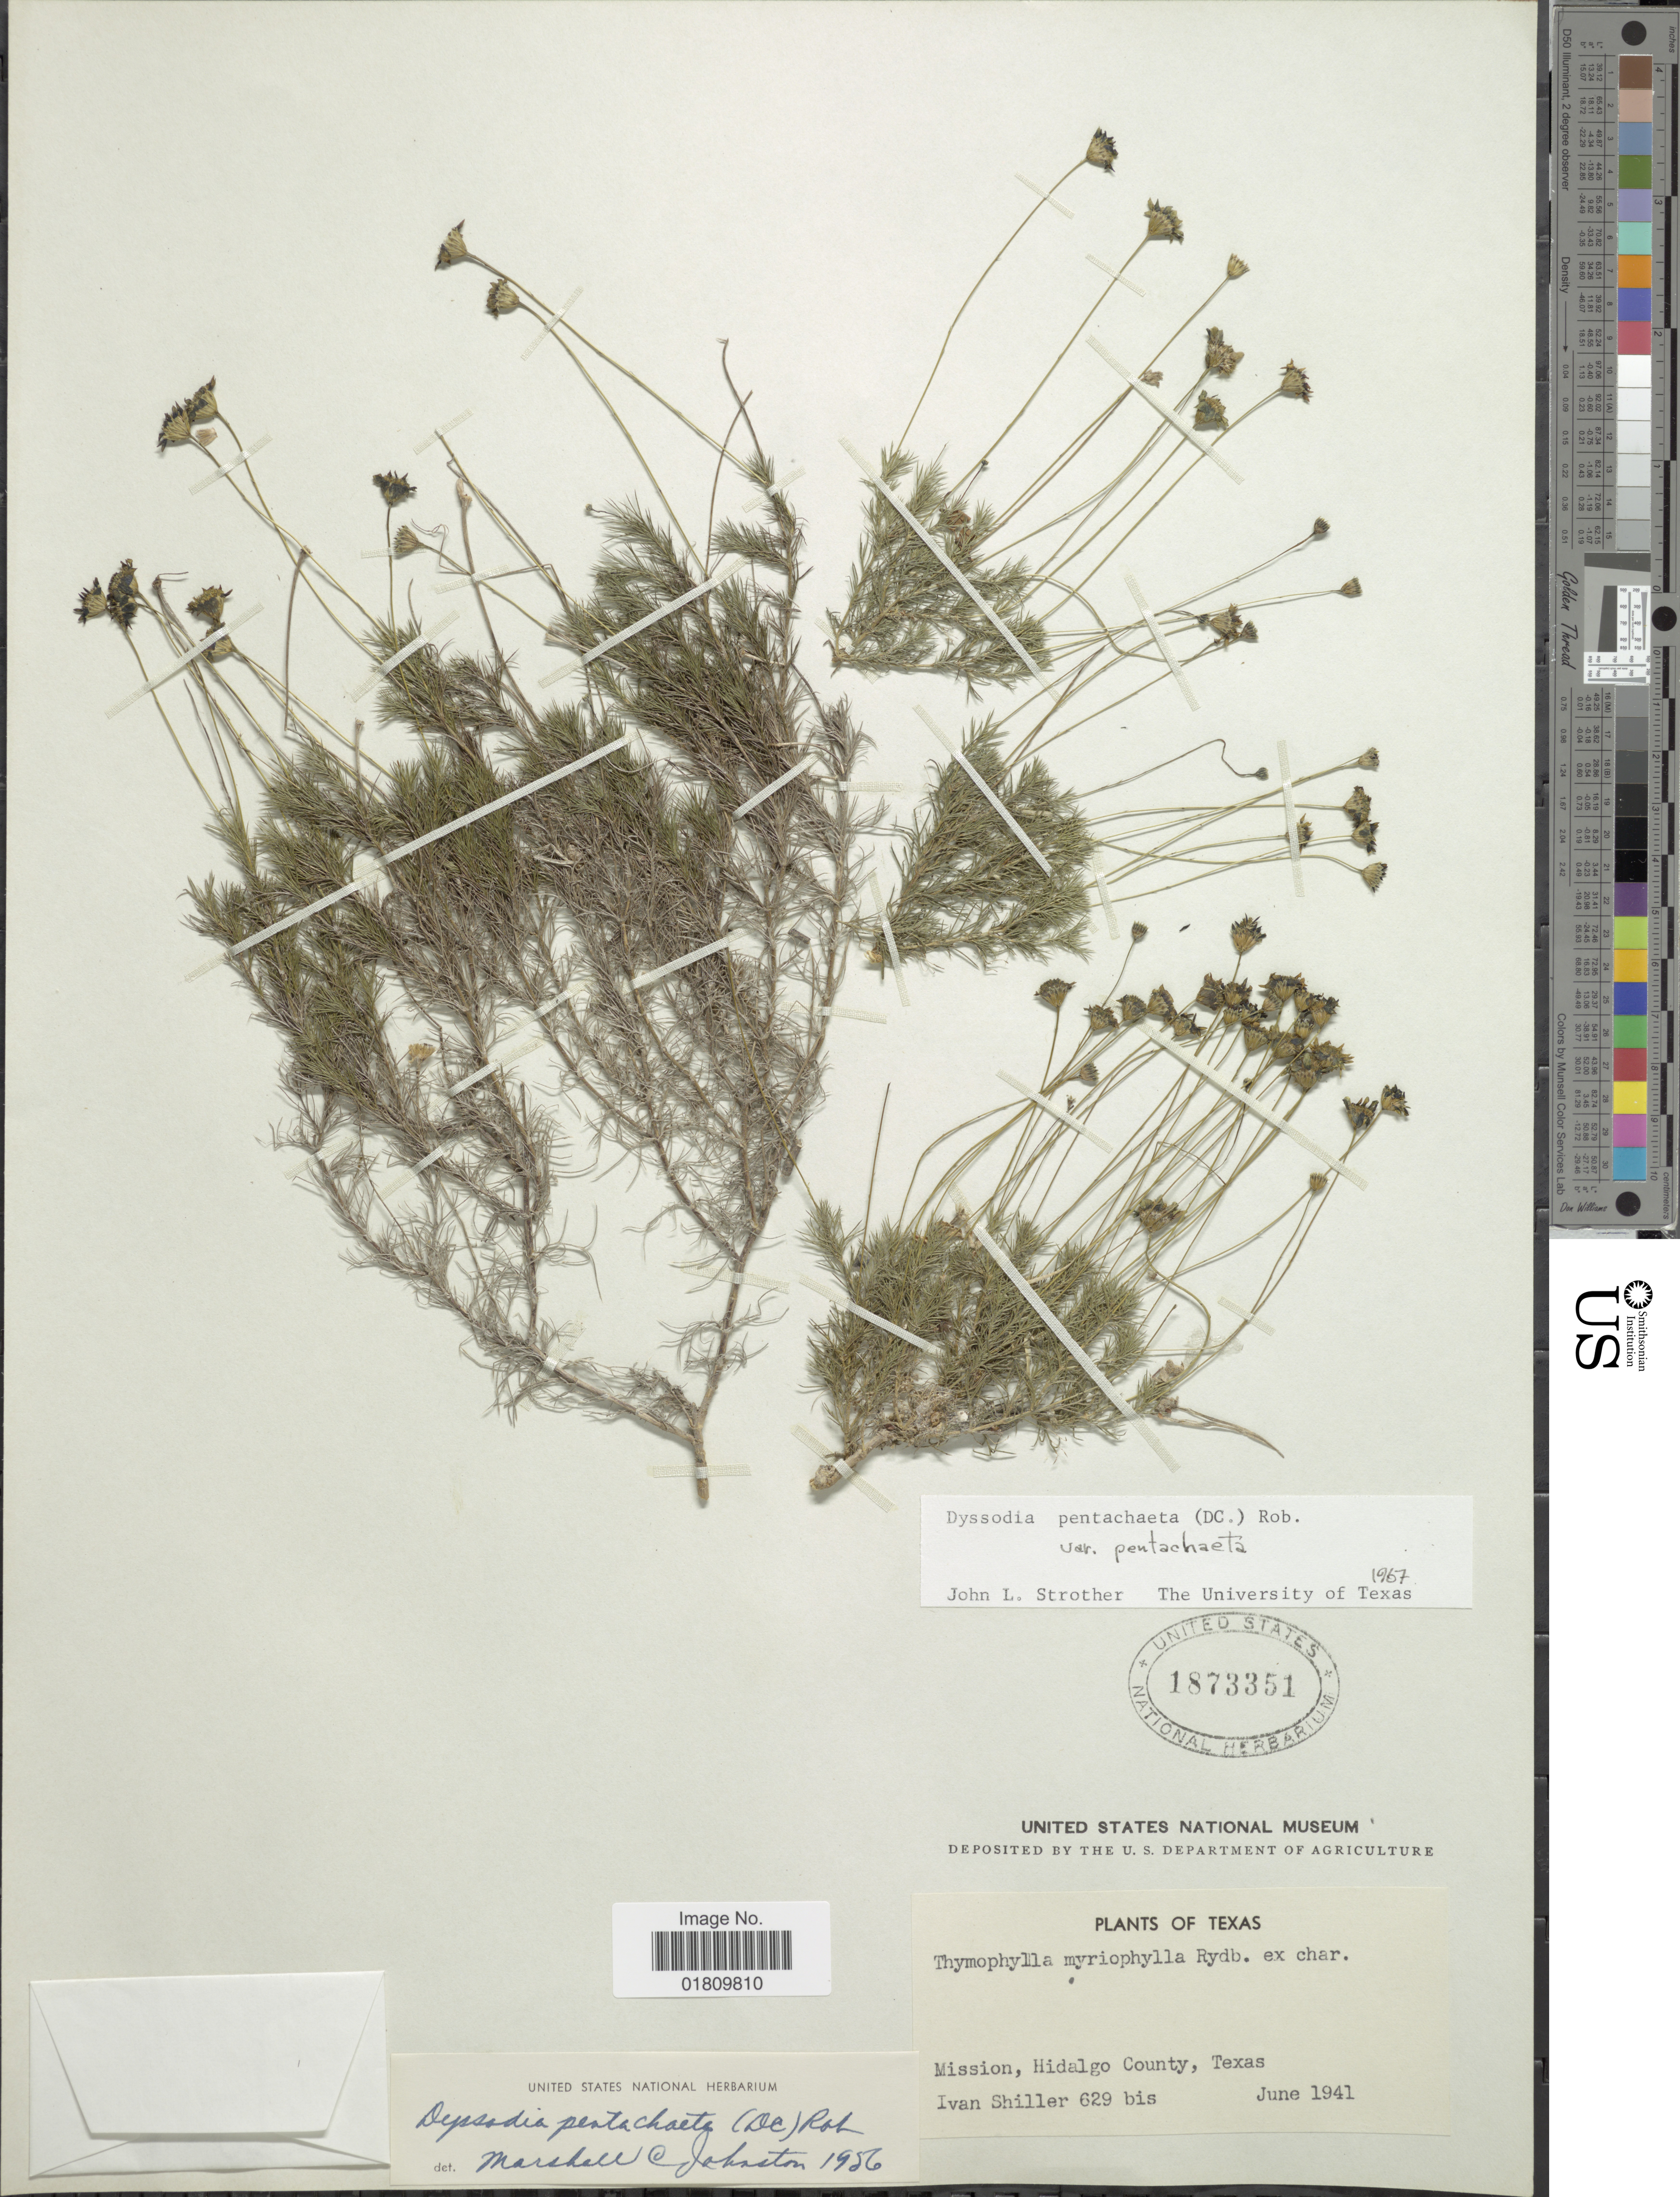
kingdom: Plantae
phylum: Tracheophyta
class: Magnoliopsida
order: Asterales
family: Asteraceae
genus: Thymophylla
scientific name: Thymophylla pentachaeta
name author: (DC.) Small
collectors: I. Shiller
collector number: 629bis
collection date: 1941-06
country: United States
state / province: Texas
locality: Mission, Hidalgo County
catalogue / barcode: US 1873351